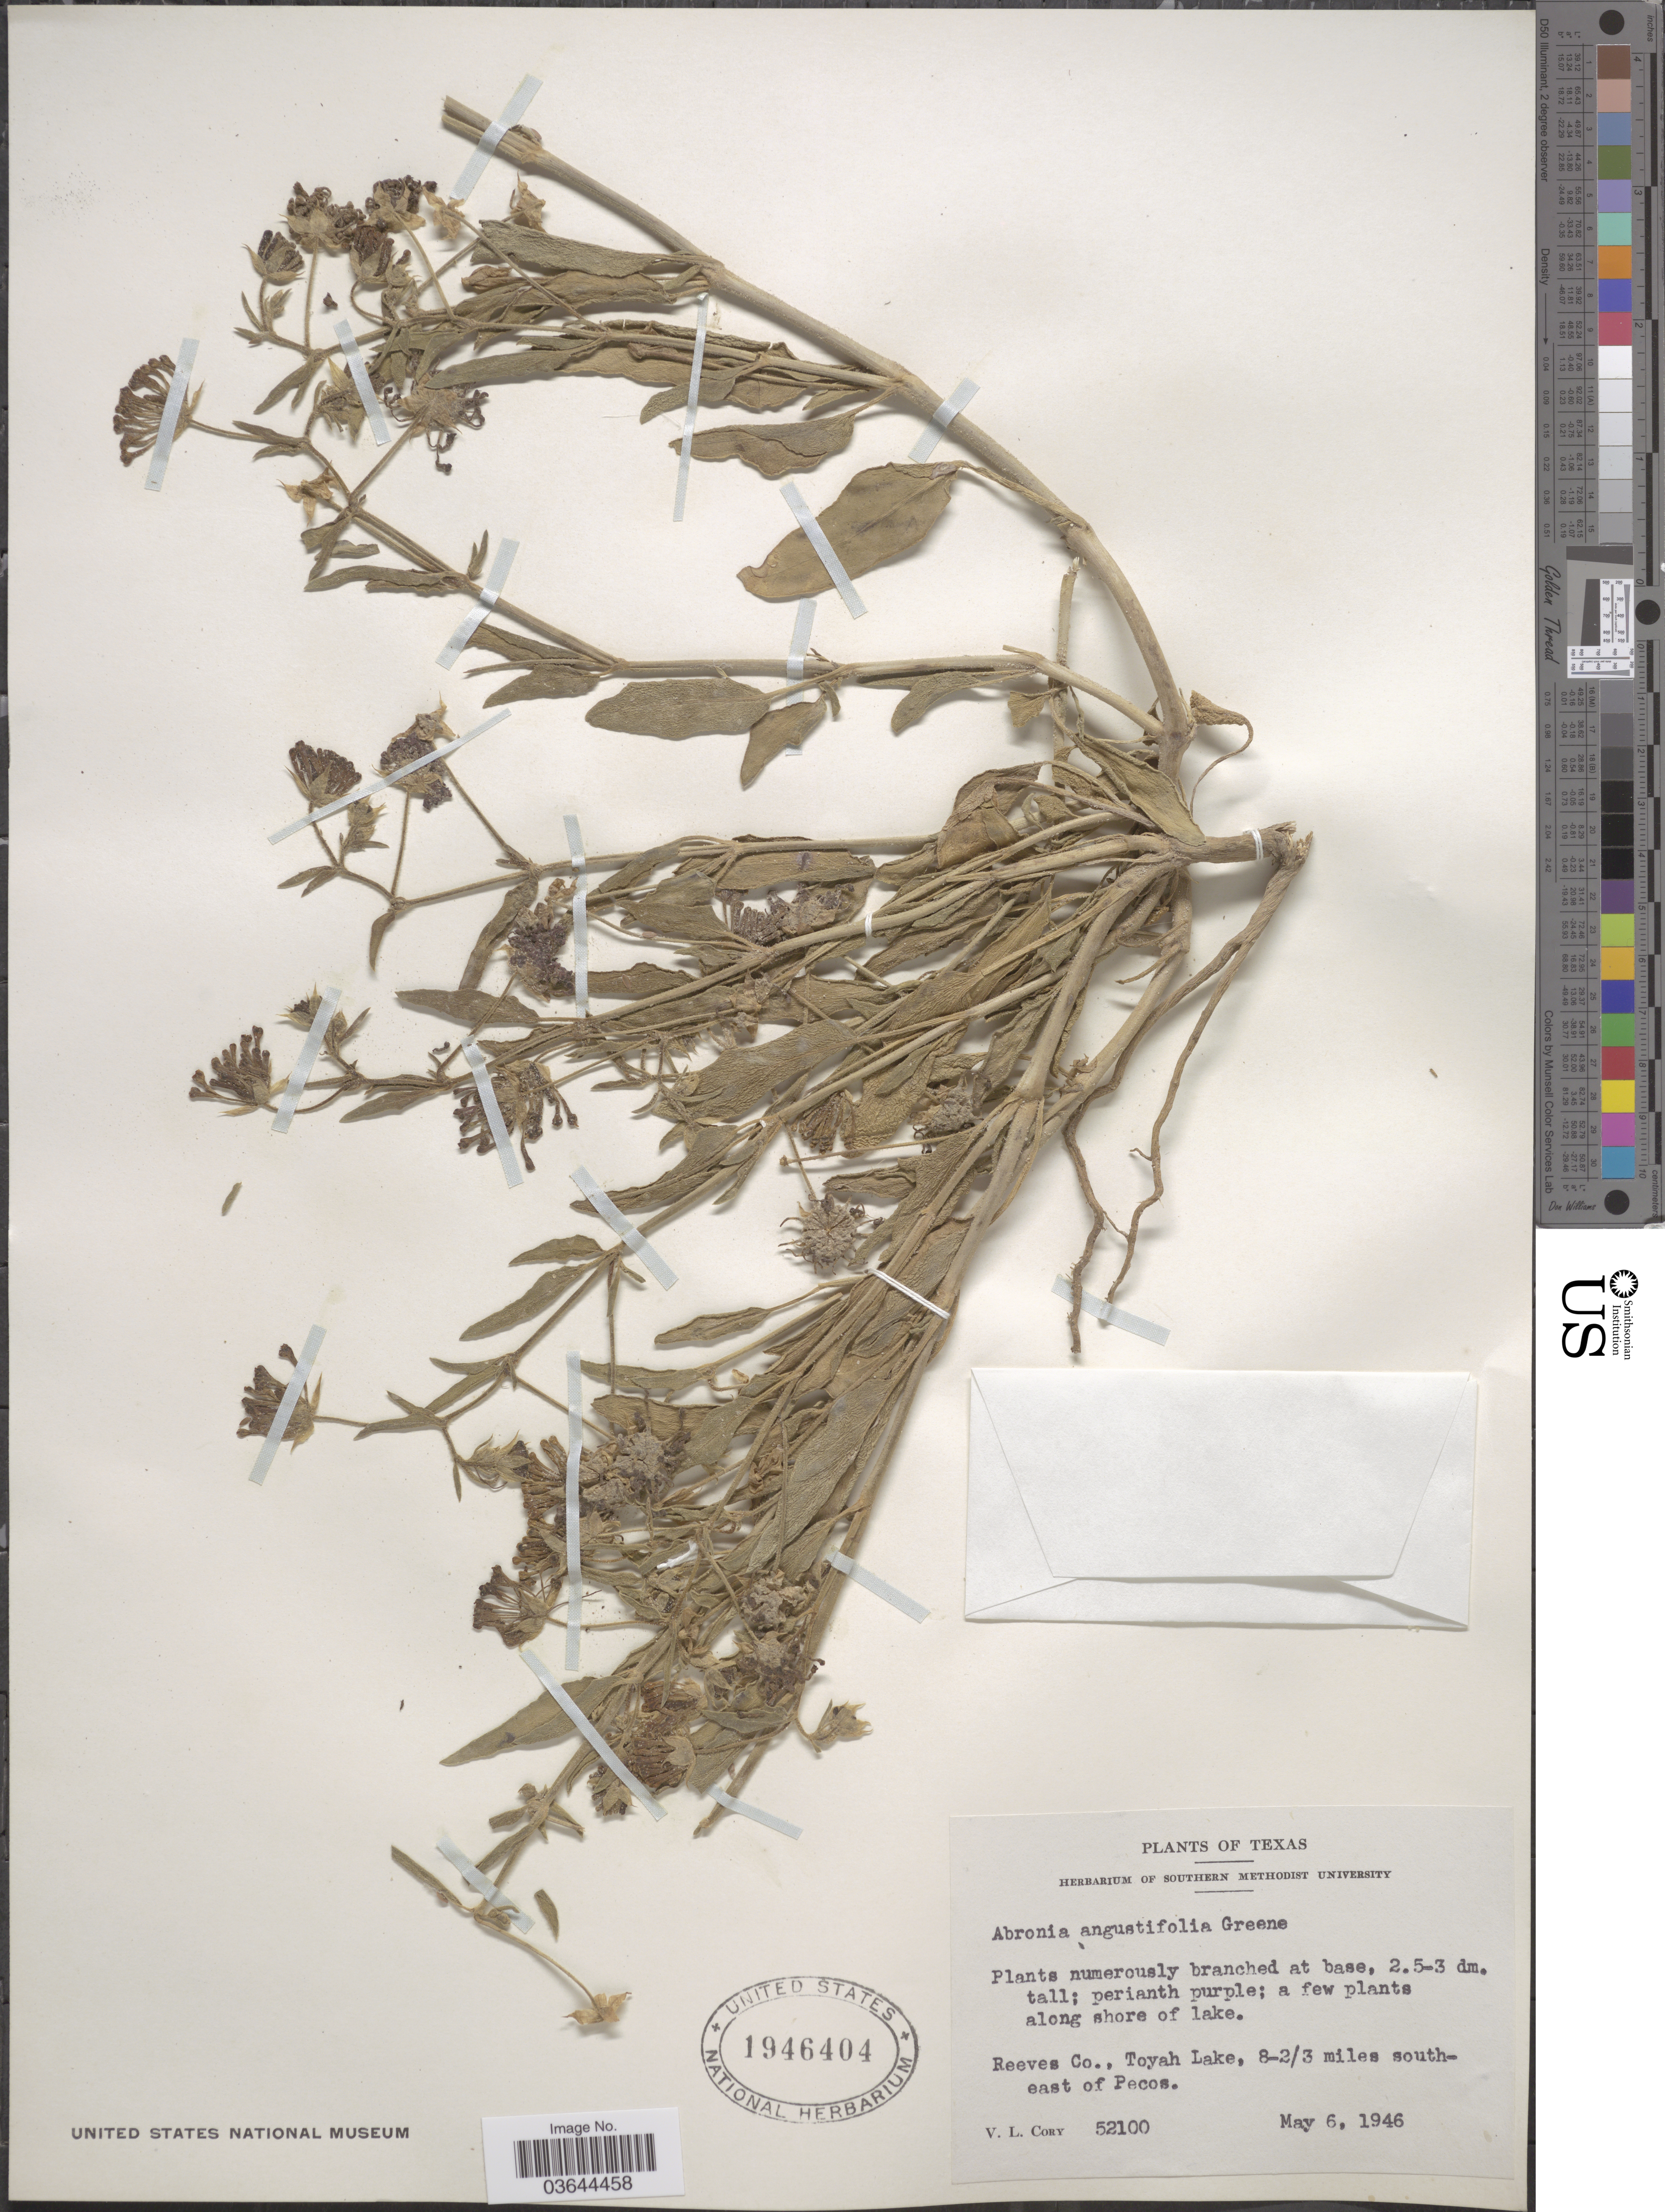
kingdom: Plantae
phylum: Tracheophyta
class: Magnoliopsida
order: Caryophyllales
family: Nyctaginaceae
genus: Abronia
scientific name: Abronia angustifolia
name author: Greene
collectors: V. Cory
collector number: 52100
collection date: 1946-05-06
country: United States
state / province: Texas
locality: Reeves Co., Toyah Lake, 8-2/3 miles southeast of Pecos.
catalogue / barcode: US 1946404